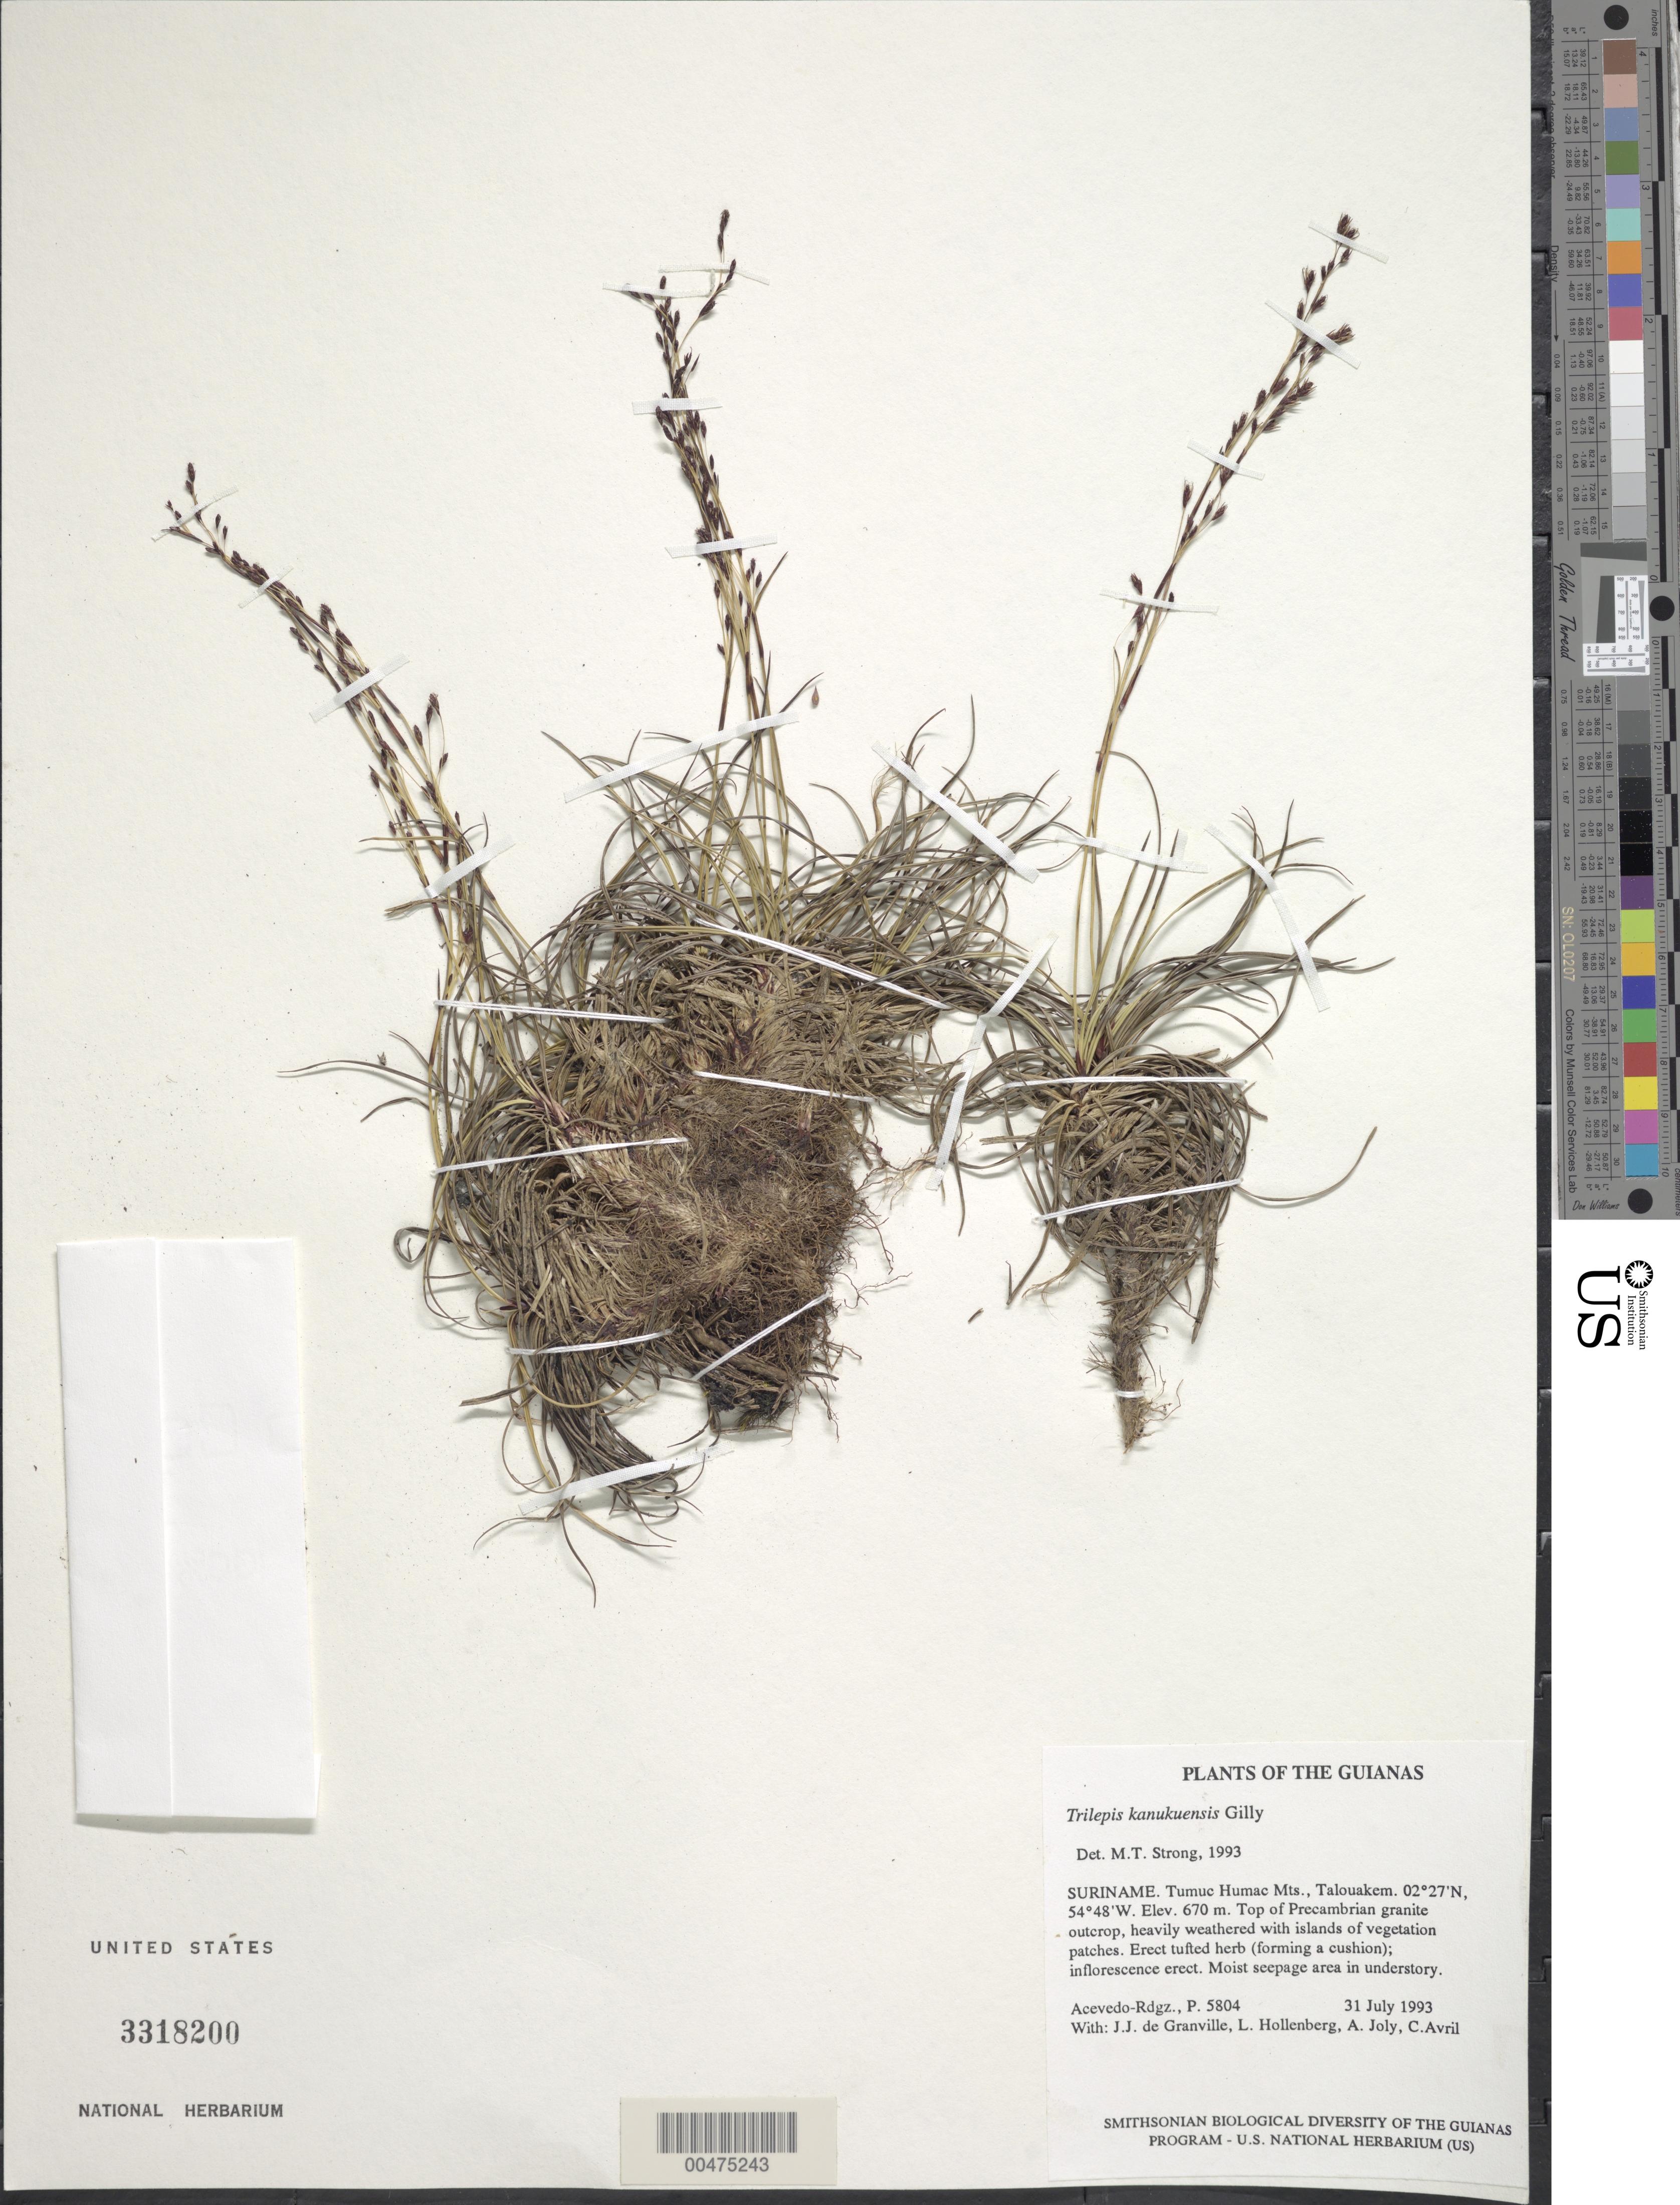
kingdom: Plantae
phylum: Tracheophyta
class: Liliopsida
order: Poales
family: Cyperaceae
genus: Trilepis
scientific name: Trilepis kanukuensis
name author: Gilly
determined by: Strong, M. T., (US), Smithsonian Institution - National Museum of Natural History (UNITED STATES)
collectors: P. Acevedo-Rodr., J.-J. de Granville, L. Hollenberg, A. Joly & C. Avril de Maria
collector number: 5804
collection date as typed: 31 Jul 1993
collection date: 1993-07-31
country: Suriname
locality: Tumuc Humac Mts., Talouakem.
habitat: In moist forest understory, in seepage area.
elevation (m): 670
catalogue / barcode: US 3318200